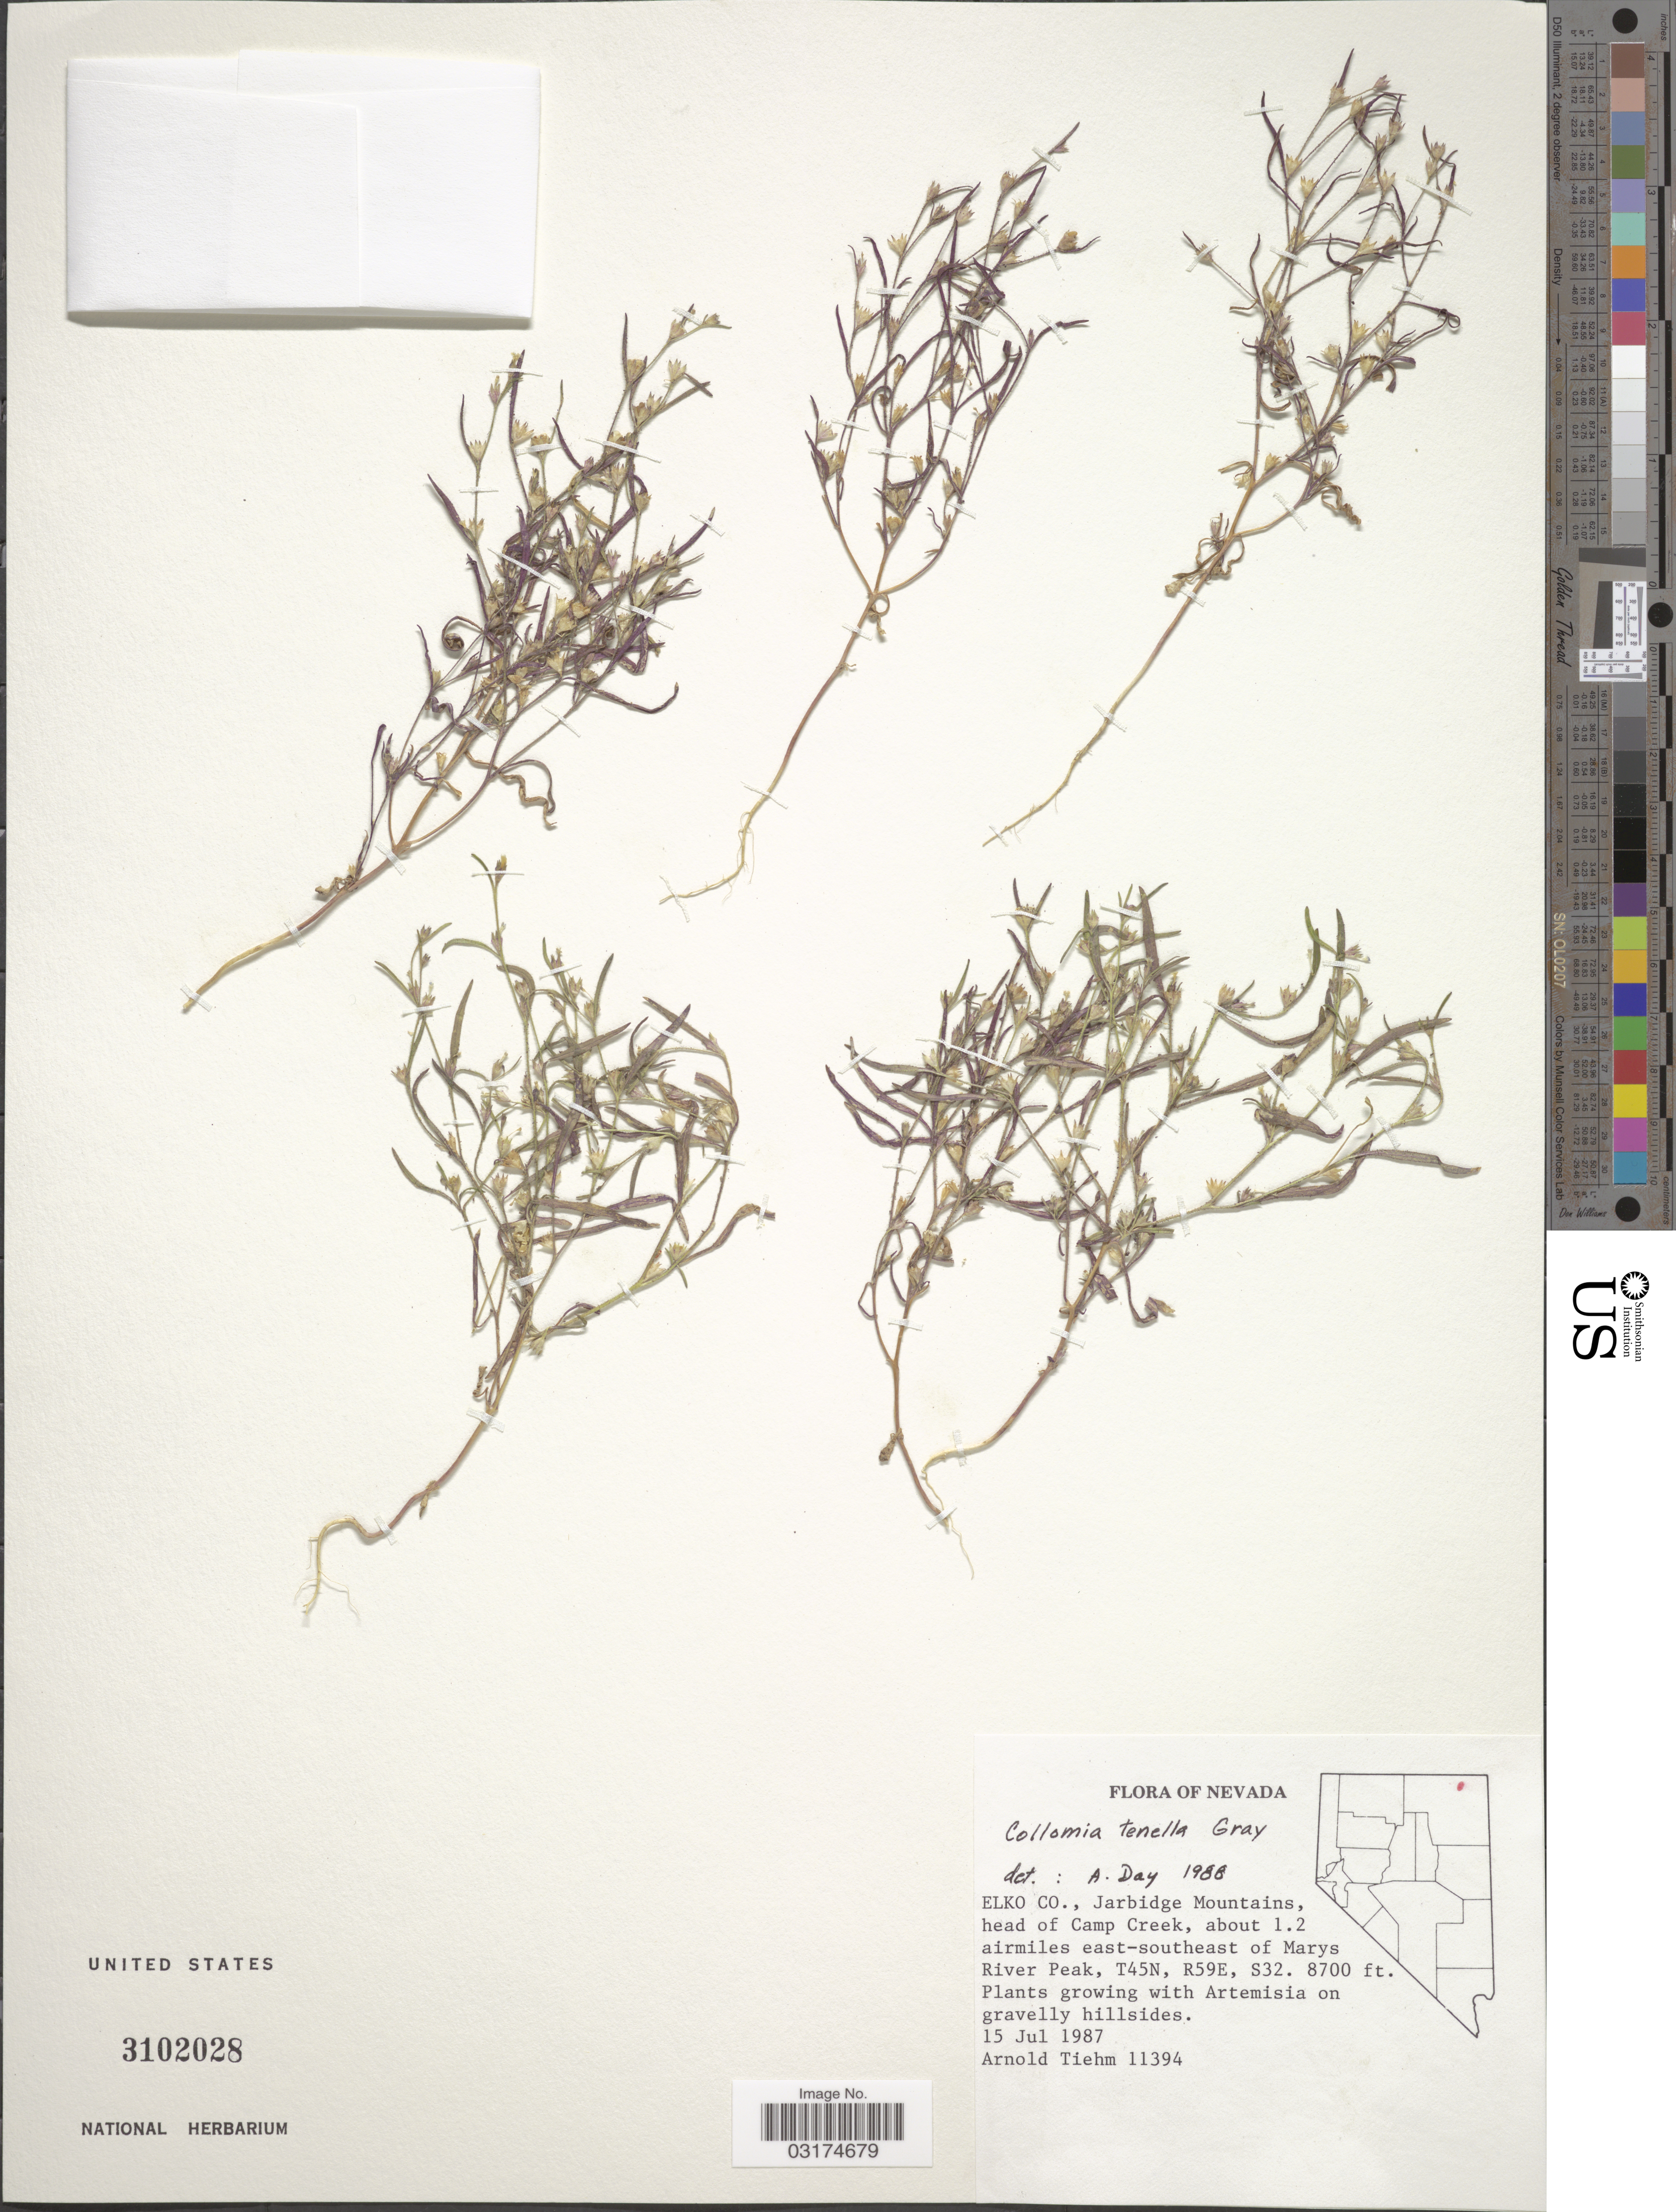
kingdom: Plantae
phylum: Tracheophyta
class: Magnoliopsida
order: Ericales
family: Polemoniaceae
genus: Collomia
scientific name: Collomia tenella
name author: A. Gray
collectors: A. Tiehm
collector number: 11394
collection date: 1987-07-15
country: United States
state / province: Nevada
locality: Elko Co., Jarbidge Mountains, head of Camp Creek, about 1.2 airmiles east-southeast of Marys River Peak, T45N, R59E, S32.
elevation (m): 2652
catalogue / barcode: US 3102028